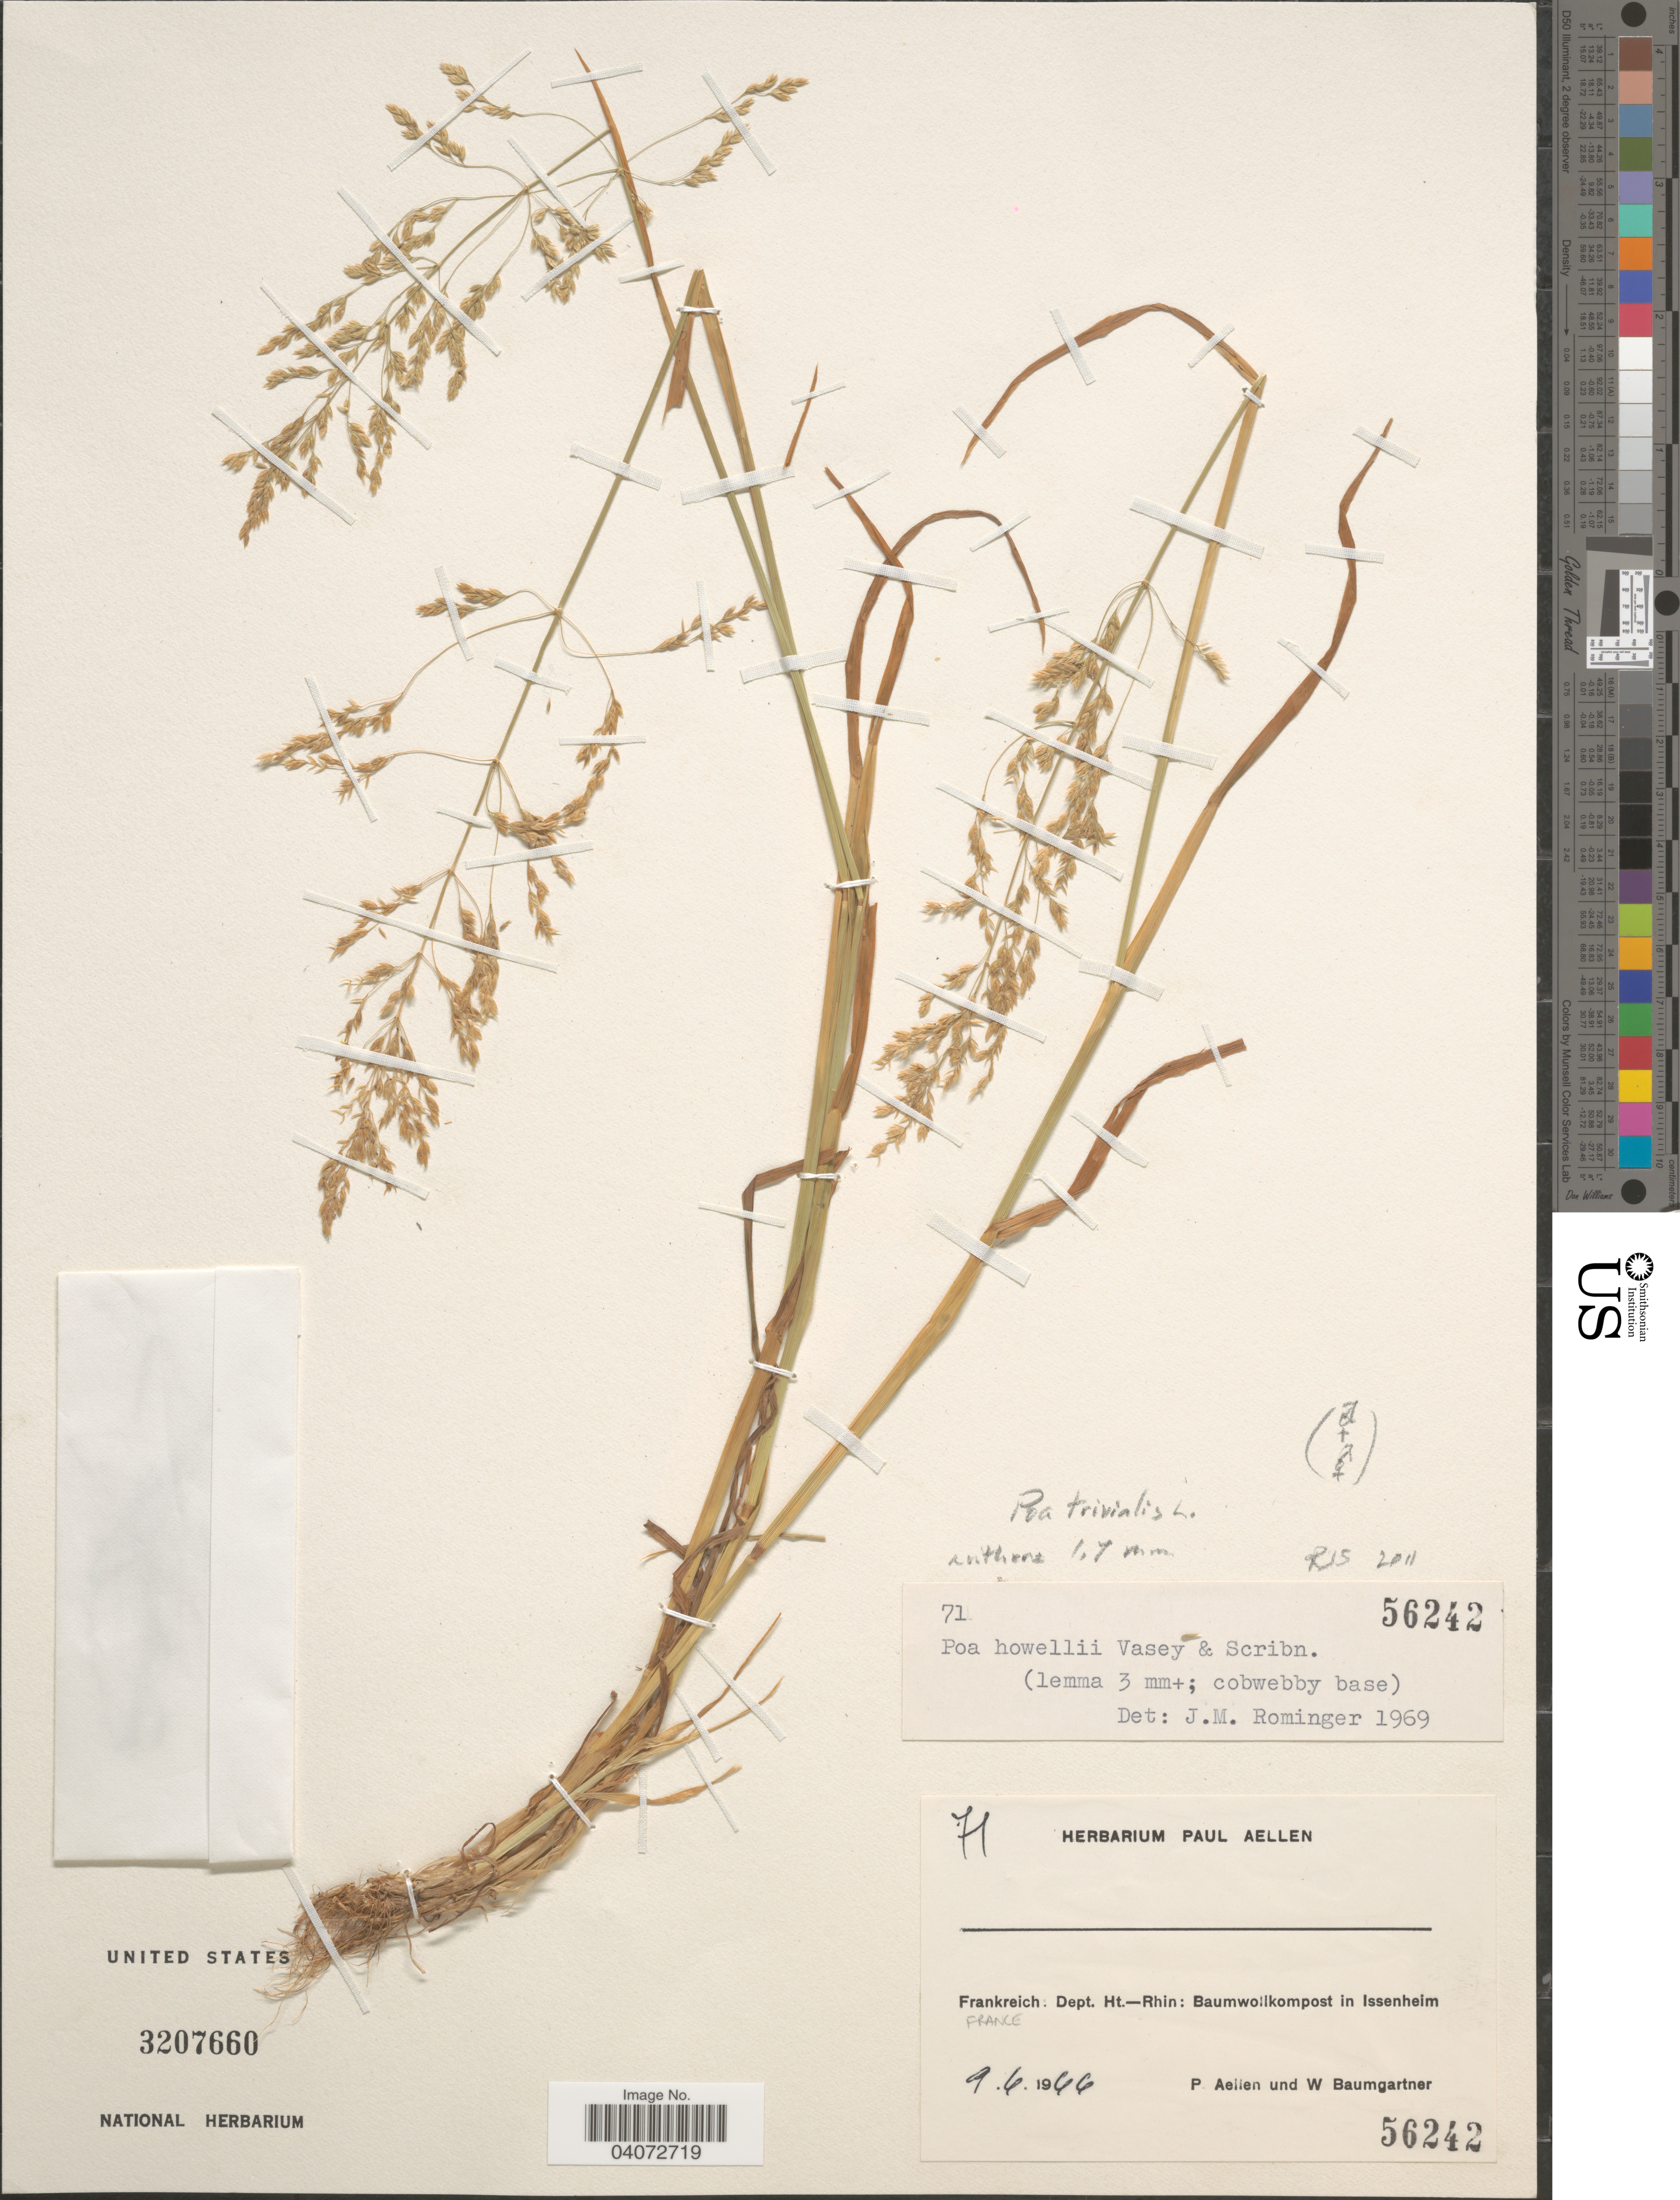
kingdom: Plantae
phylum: Tracheophyta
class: Liliopsida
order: Poales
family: Poaceae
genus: Poa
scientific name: Poa trivialis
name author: L.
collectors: P. Aellen & W. Baumgartner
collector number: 71/56242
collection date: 1966-06-09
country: France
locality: Frankreich. Dept. Ht.-Rhin: Baumwollkompost in Issenheim.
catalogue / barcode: US 3207660